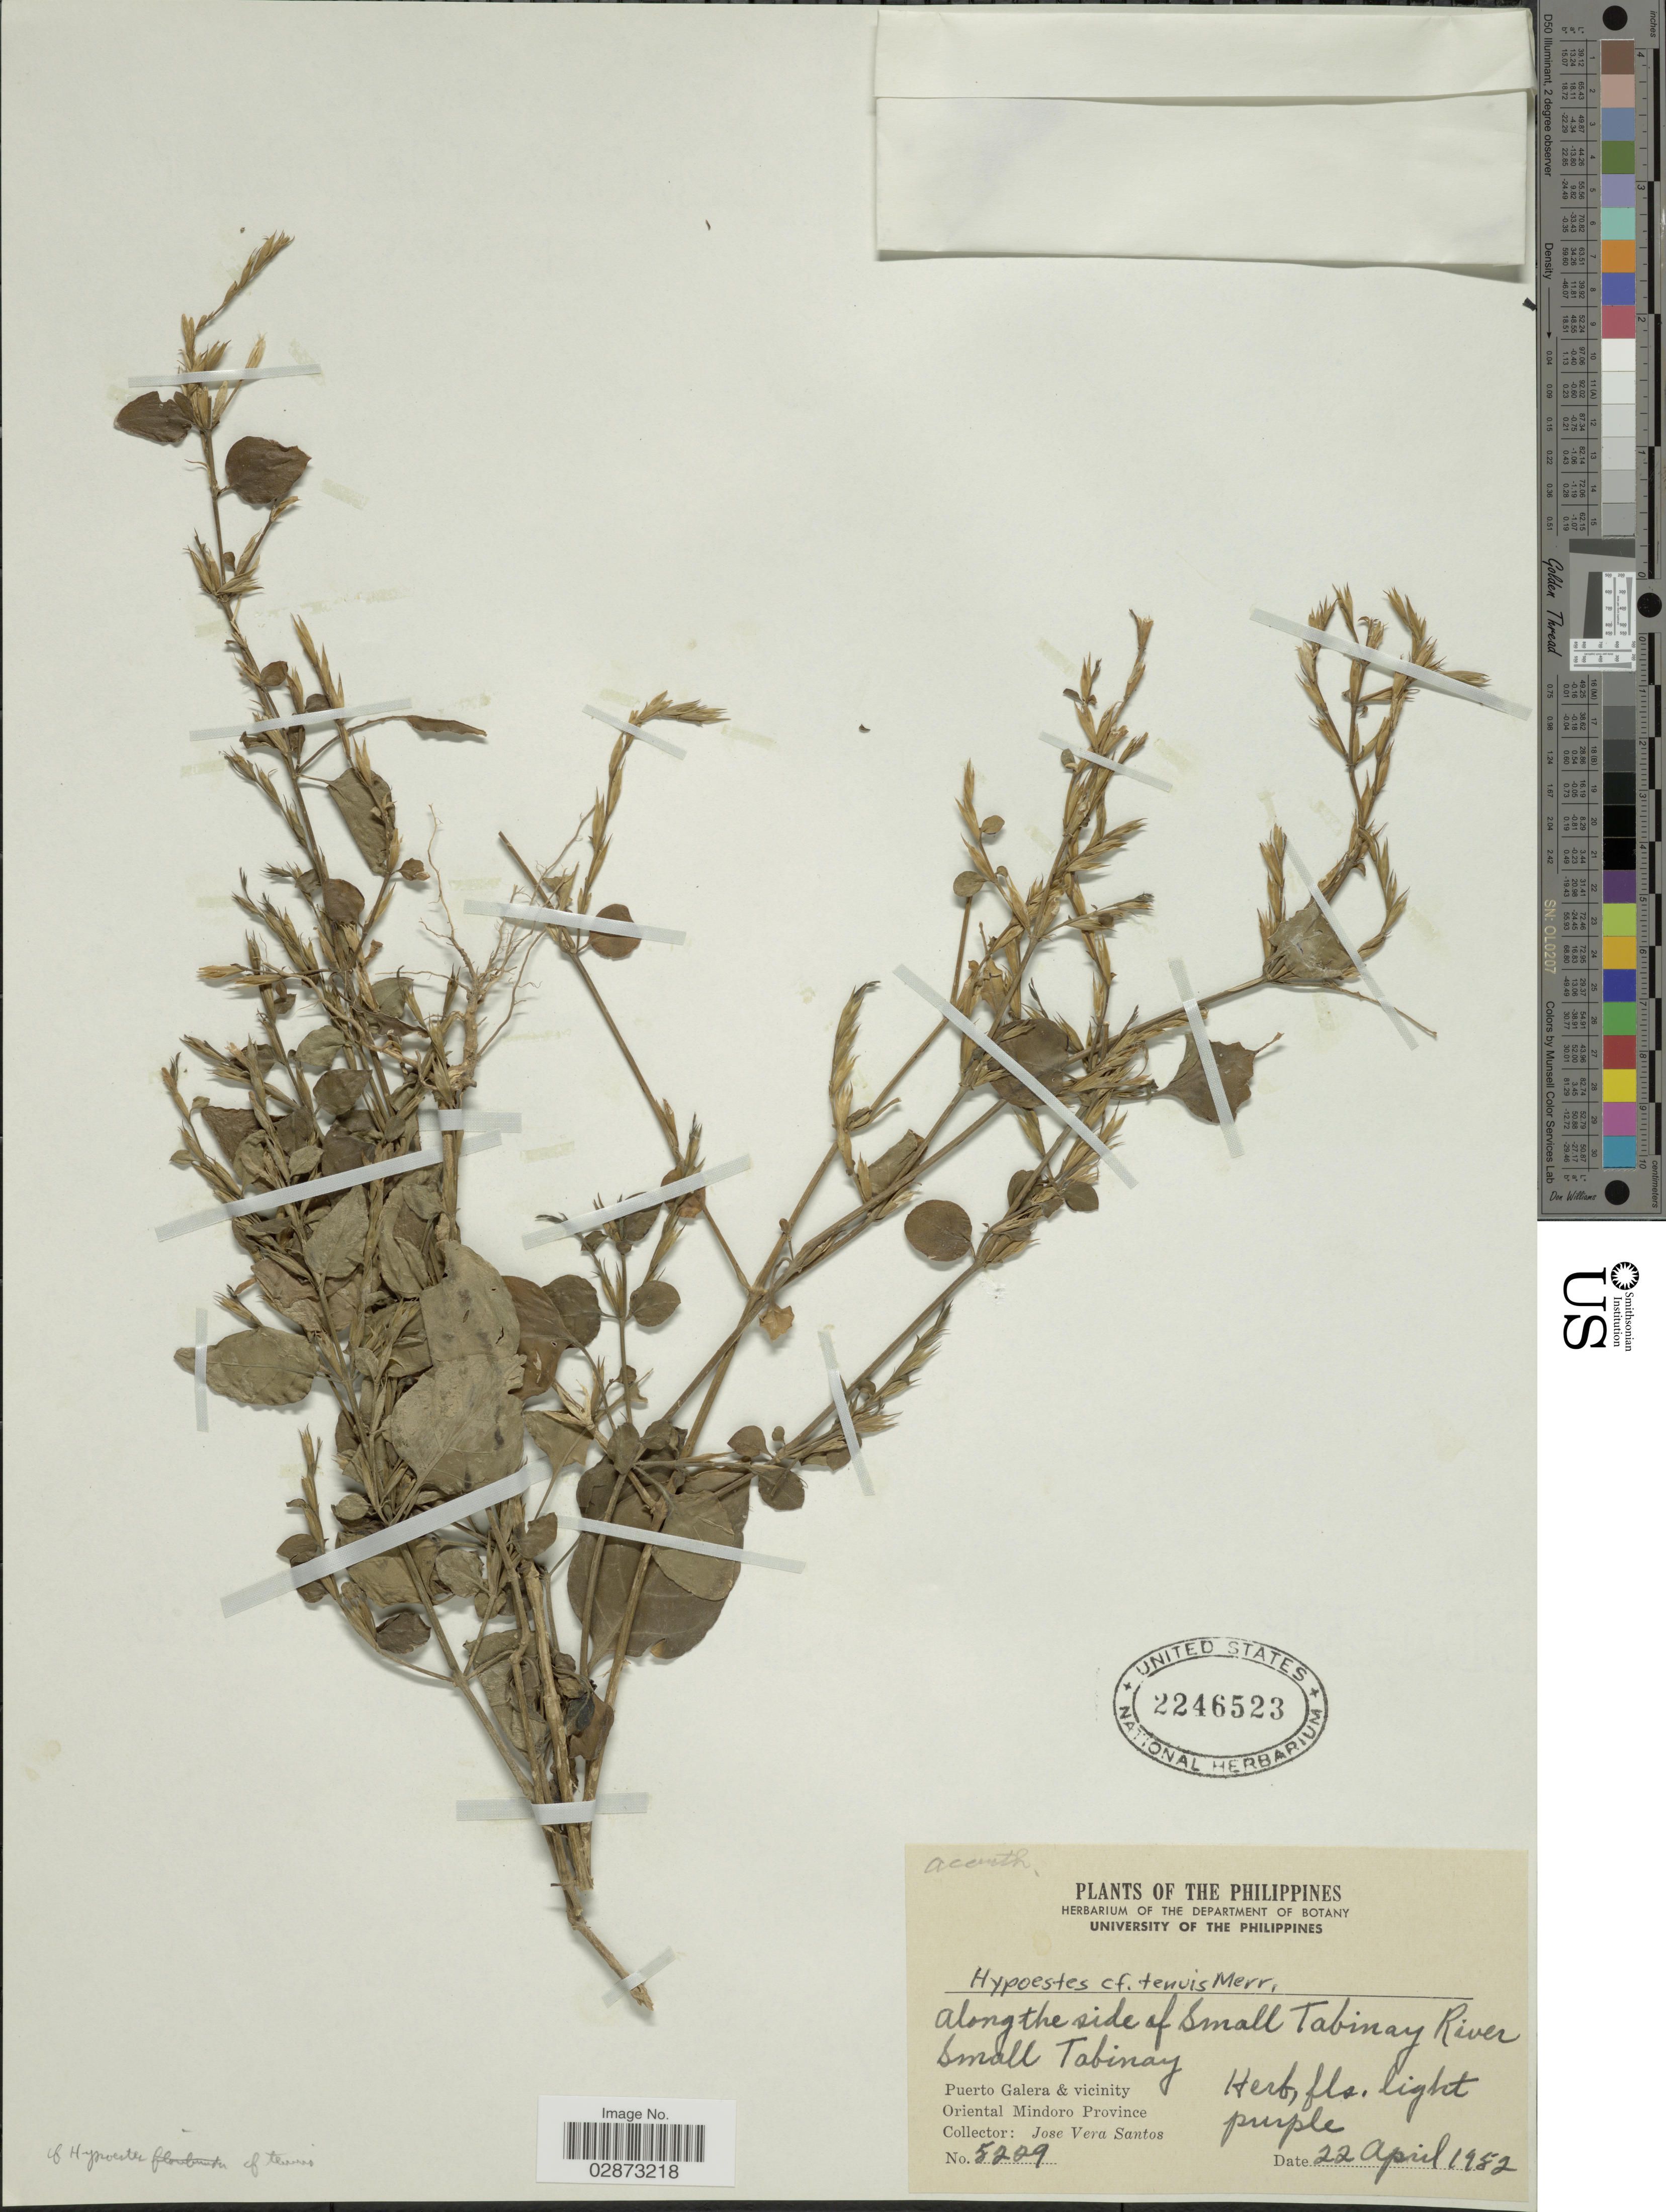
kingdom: Plantae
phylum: Tracheophyta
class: Magnoliopsida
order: Lamiales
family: Acanthaceae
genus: Hypoestes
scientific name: Hypoestes tenuis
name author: Merr.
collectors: J. V. Santos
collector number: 5229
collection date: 1952-04-22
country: Philippines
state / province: Mimaropa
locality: Puerto Galera & vicinity. Oriental Mindoro Province.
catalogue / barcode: US 2246523